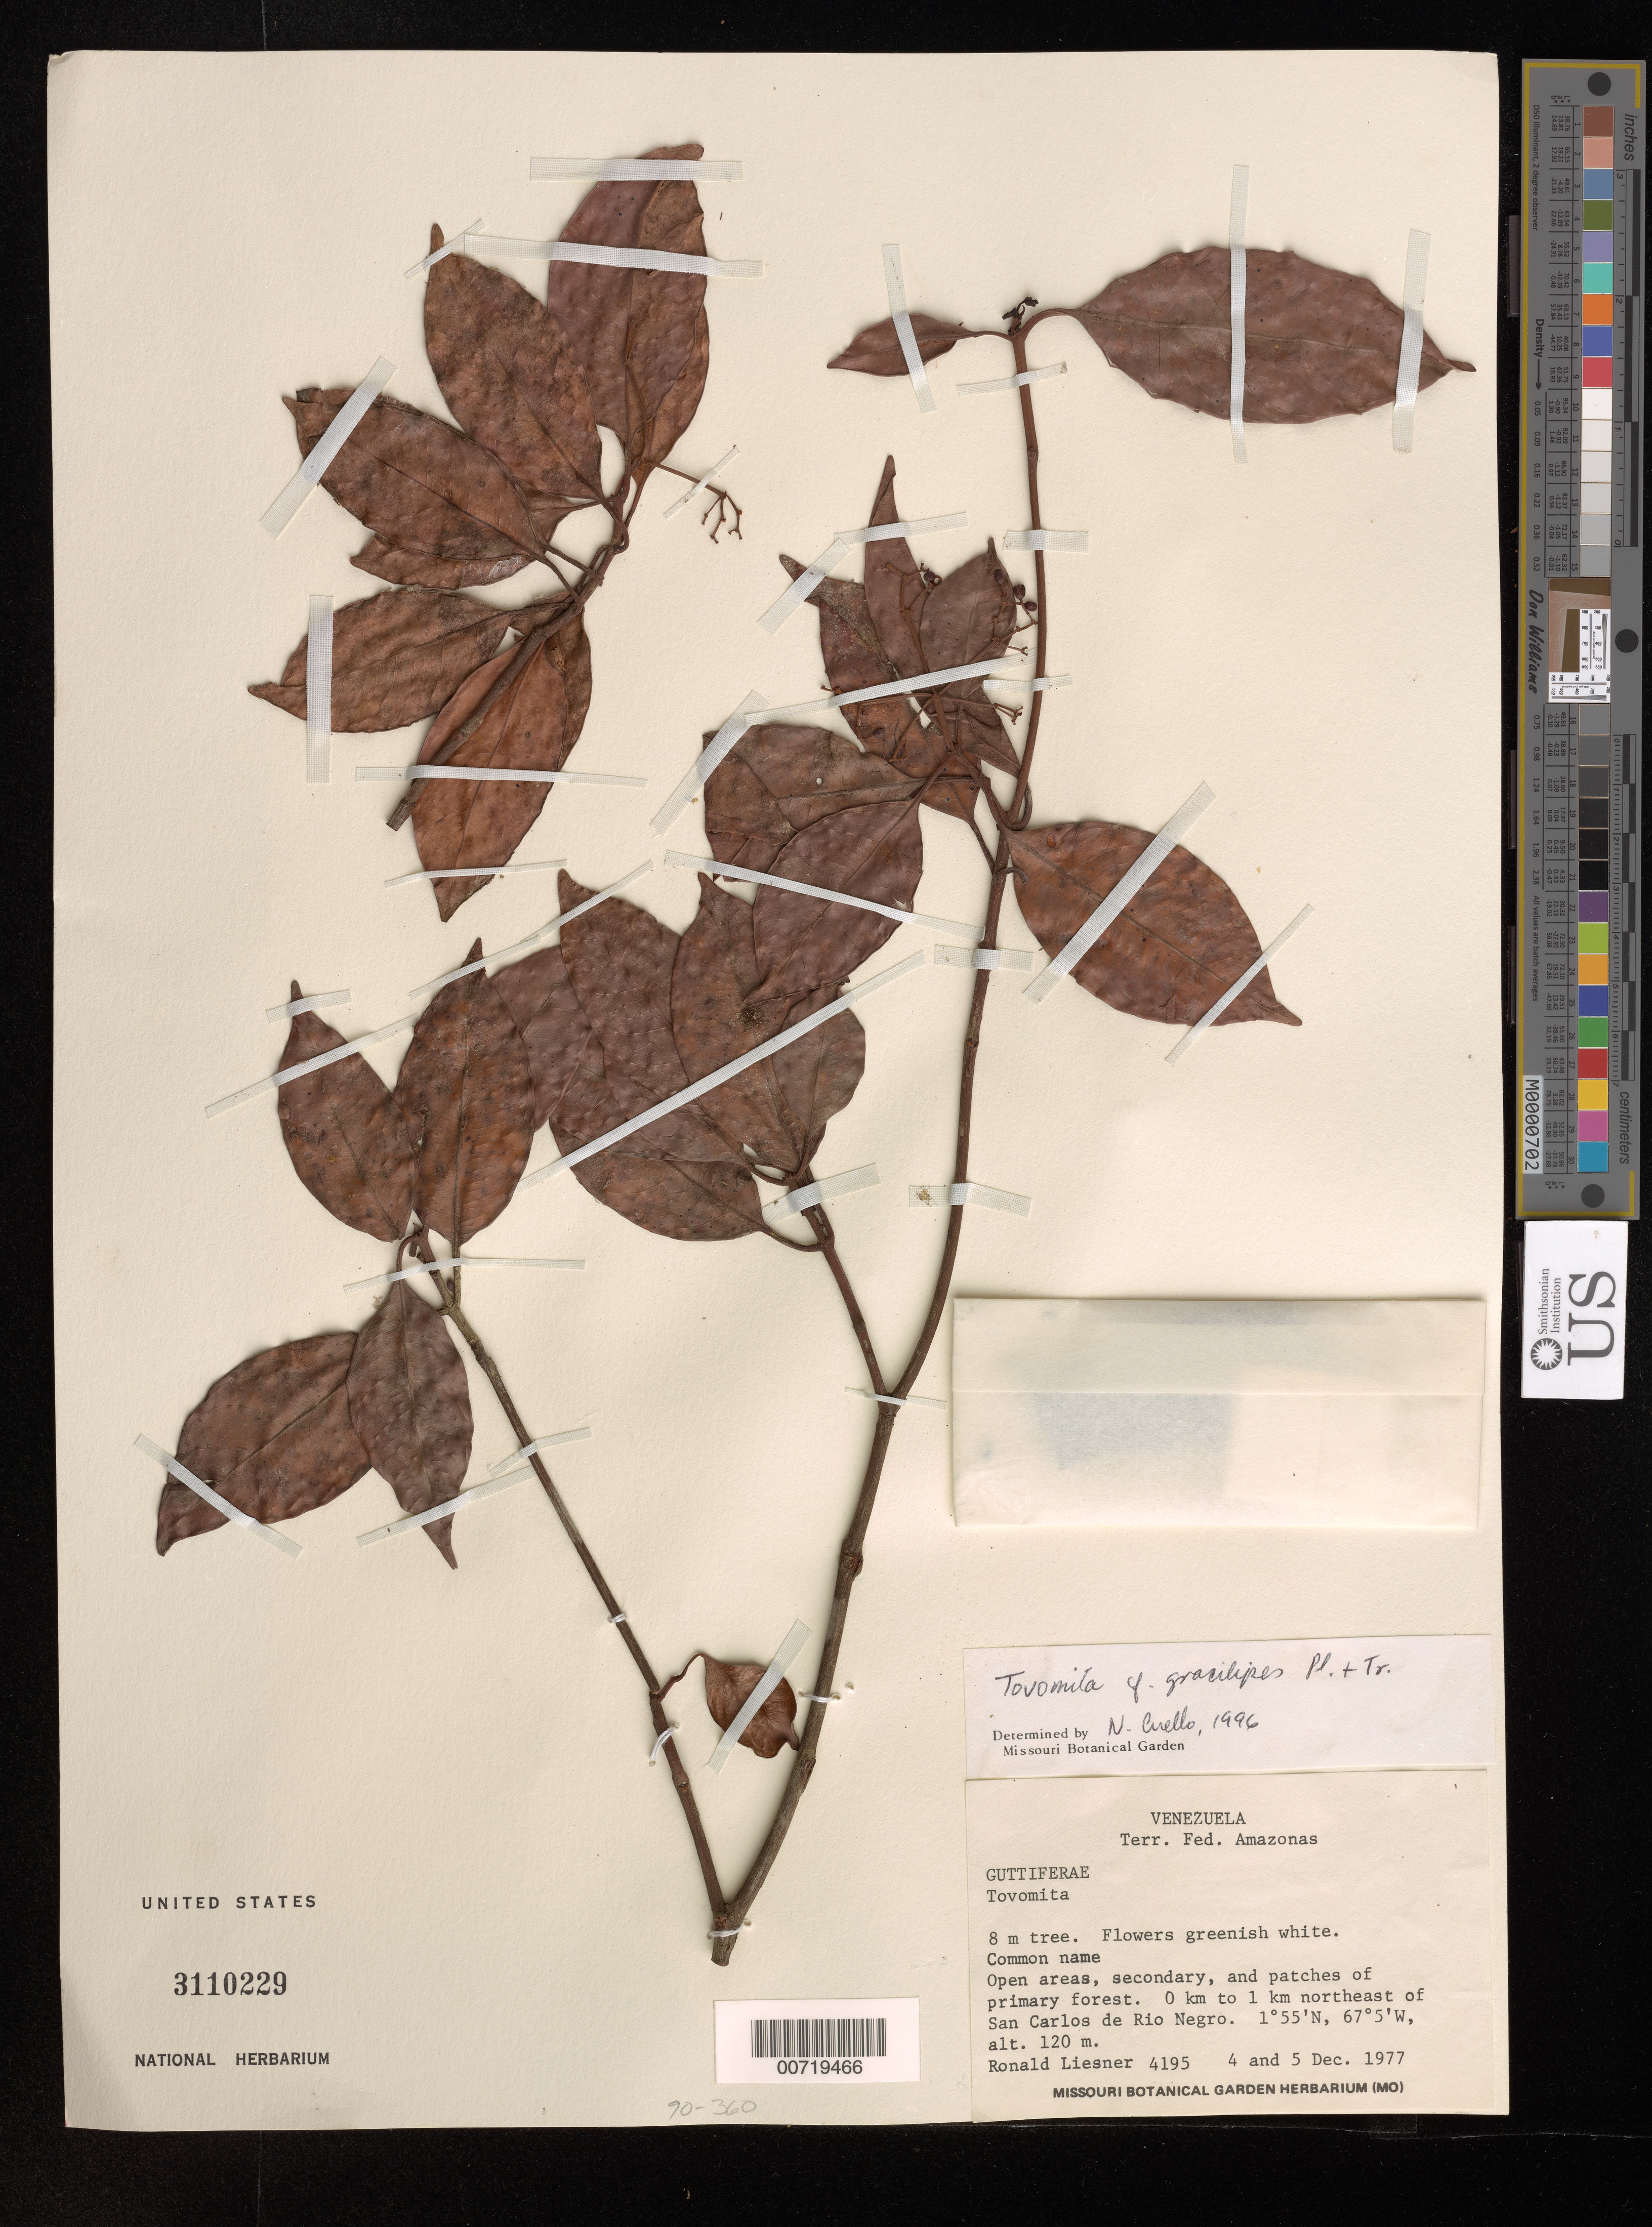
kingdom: Plantae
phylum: Tracheophyta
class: Magnoliopsida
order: Malpighiales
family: Clusiaceae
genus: Tovomita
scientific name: Tovomita gracilipes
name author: Planch. & Triana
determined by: Cuello, Nidia L.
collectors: R. L. Liesner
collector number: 4195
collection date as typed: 4-Dec-77 to 5-Dec-77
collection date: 1977-12-04/1977-12-05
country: Venezuela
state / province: Amazonas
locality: San Carlos de Río Negro, 0-1 km NE of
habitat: Open areas, secondary and patches of primary forest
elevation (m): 120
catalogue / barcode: US 3110229